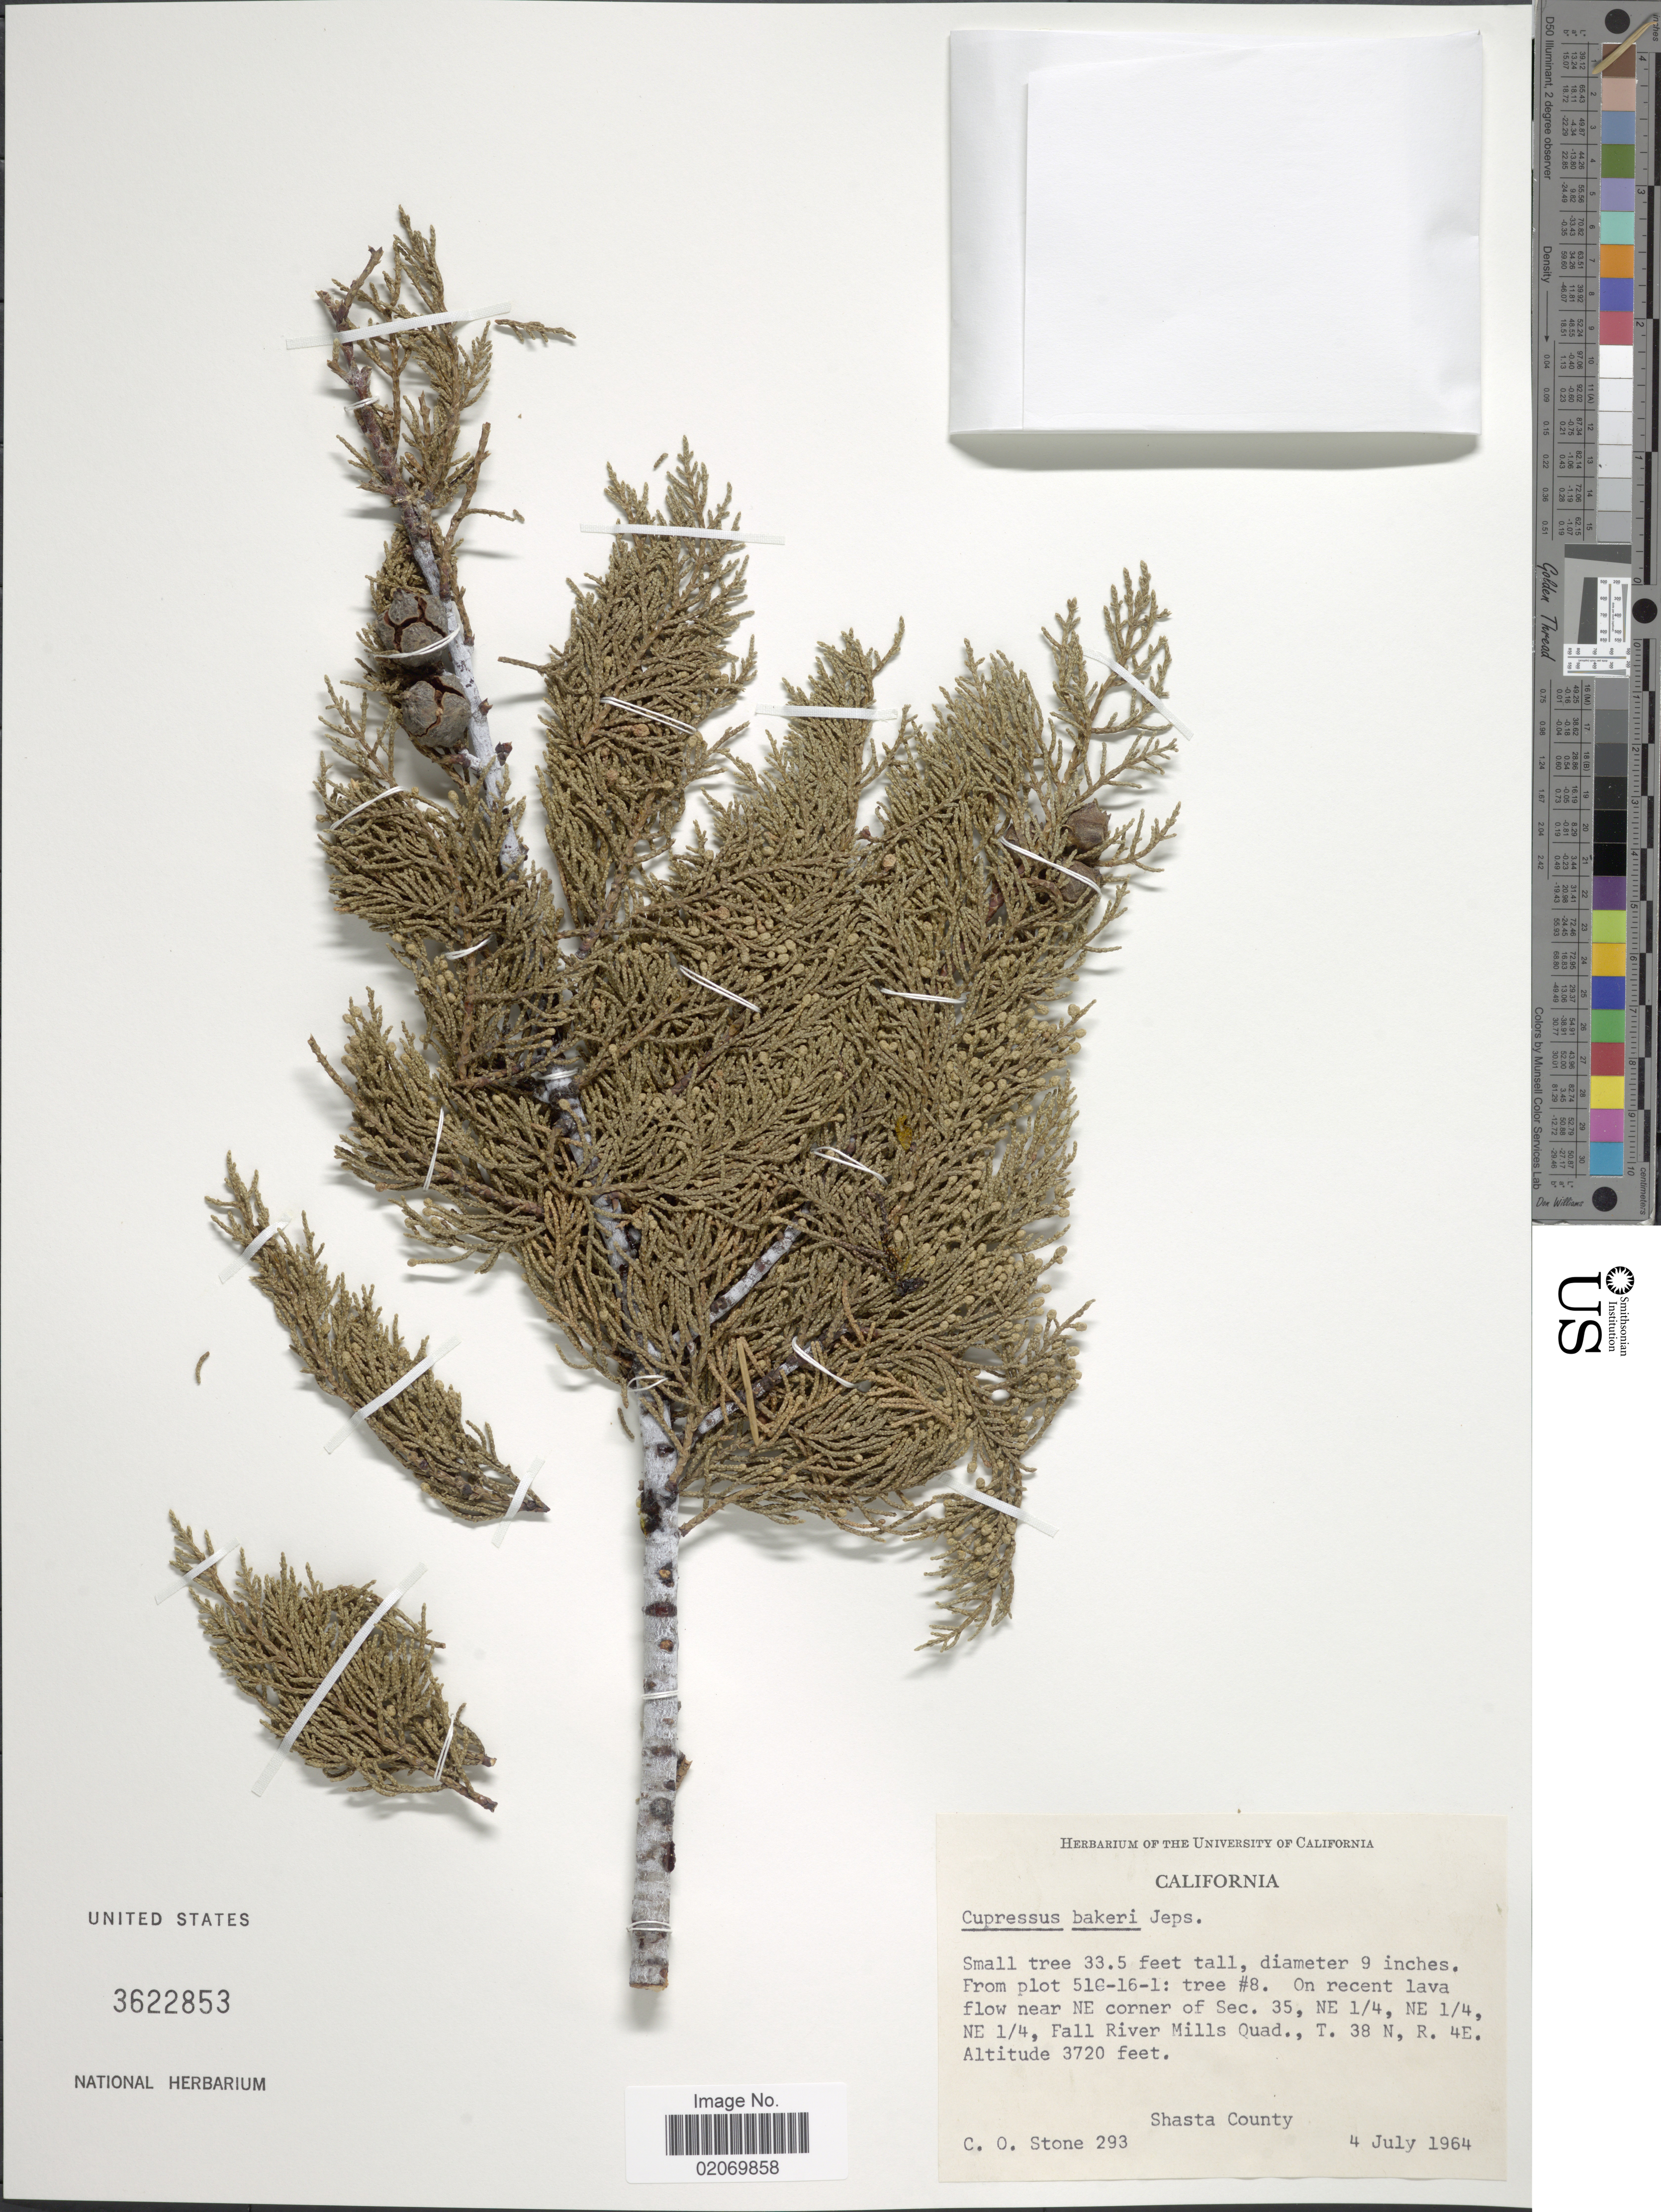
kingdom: Plantae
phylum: Tracheophyta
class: Pinopsida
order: Pinales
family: Cupressaceae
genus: Hesperocyparis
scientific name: Hesperocyparis bakeri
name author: (Jeps.) Bartel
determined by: (US) Smithsonian Institution - National Museum of Natural History - Department of Botany (UNITED STATES)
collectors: C. Stone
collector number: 293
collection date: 1964-07-04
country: United States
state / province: California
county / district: Shasta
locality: On recent lava flow near NE corner of Sec. 35, NE 1/4, NE 1/4, NE 1/4, Fall River Mills Quad., T. 38 N, R. 4E, Shasta County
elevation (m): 1134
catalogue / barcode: US 3622853